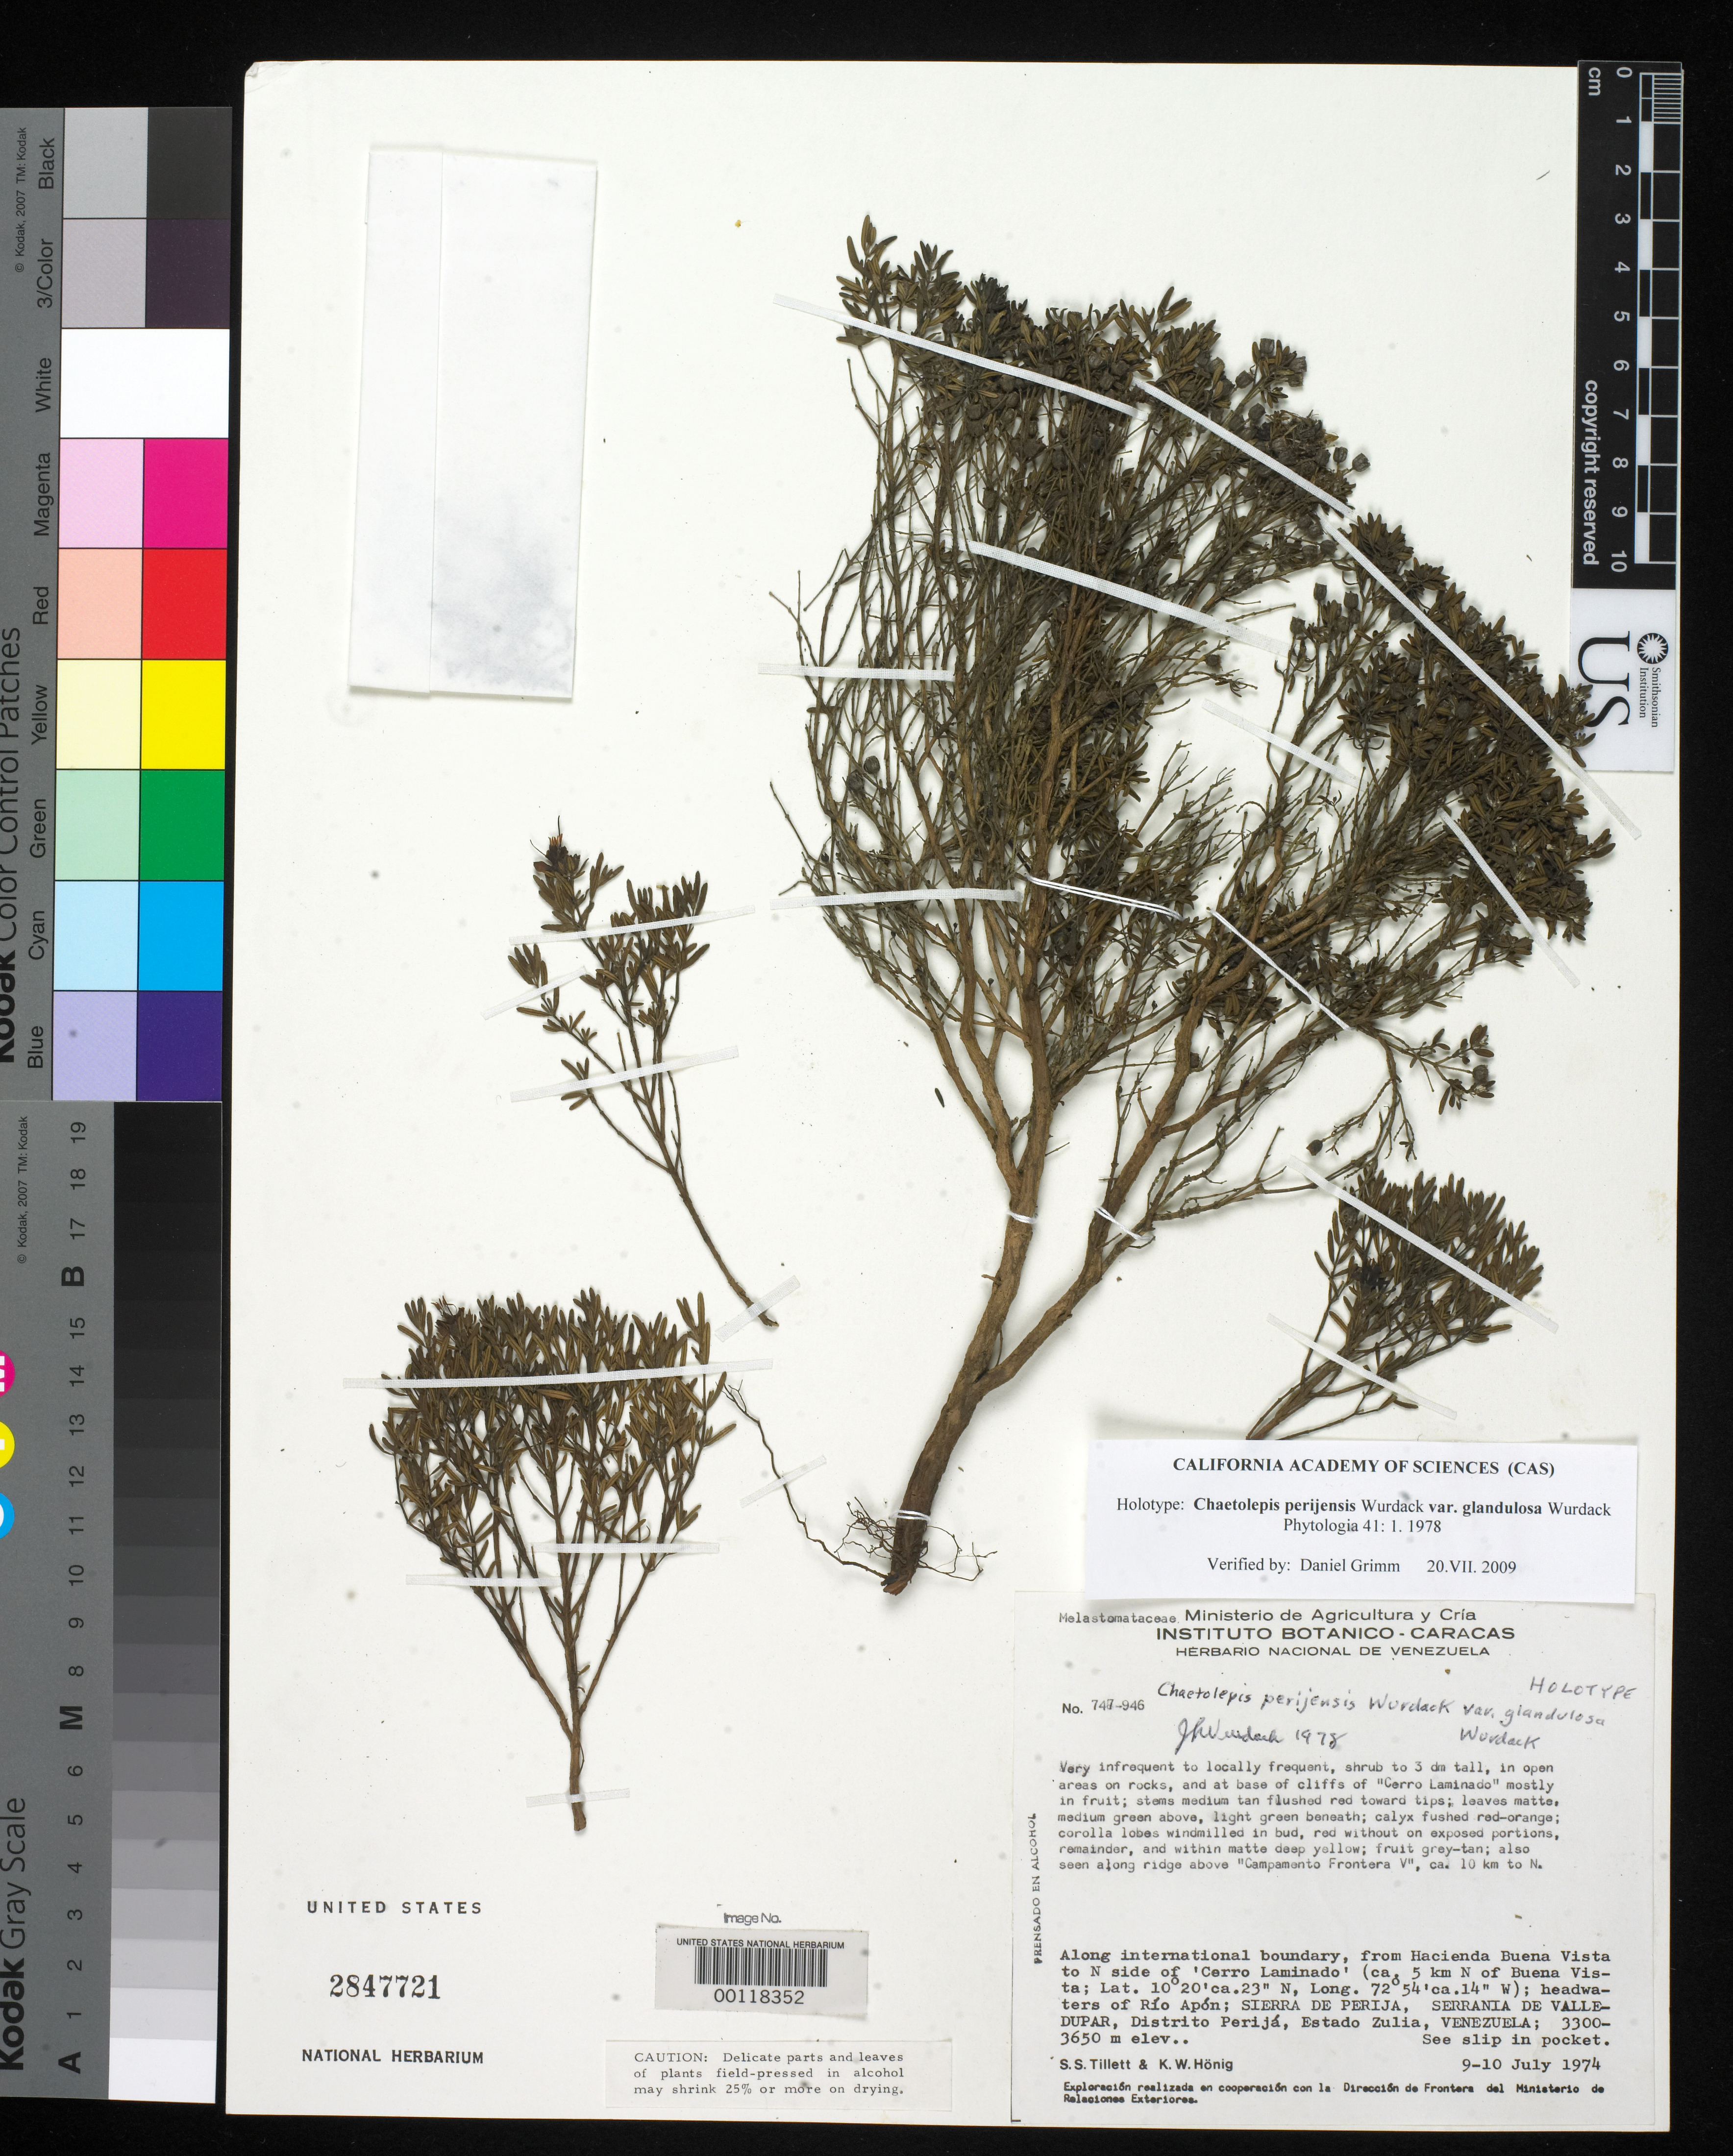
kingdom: Plantae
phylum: Tracheophyta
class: Magnoliopsida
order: Myrtales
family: Melastomataceae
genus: Chaetolepis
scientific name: Chaetolepis perijensis var. glandulosa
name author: Wurdack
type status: Holotype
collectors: S. S. Tillett & K. Hoenig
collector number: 747-946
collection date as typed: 09 Jul 1974 to 10 Jul 1974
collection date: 1974-07-09/1974-07-10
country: Venezuela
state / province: Zulia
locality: Cerro Laminado, Sierra de Perija.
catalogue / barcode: US 2847721